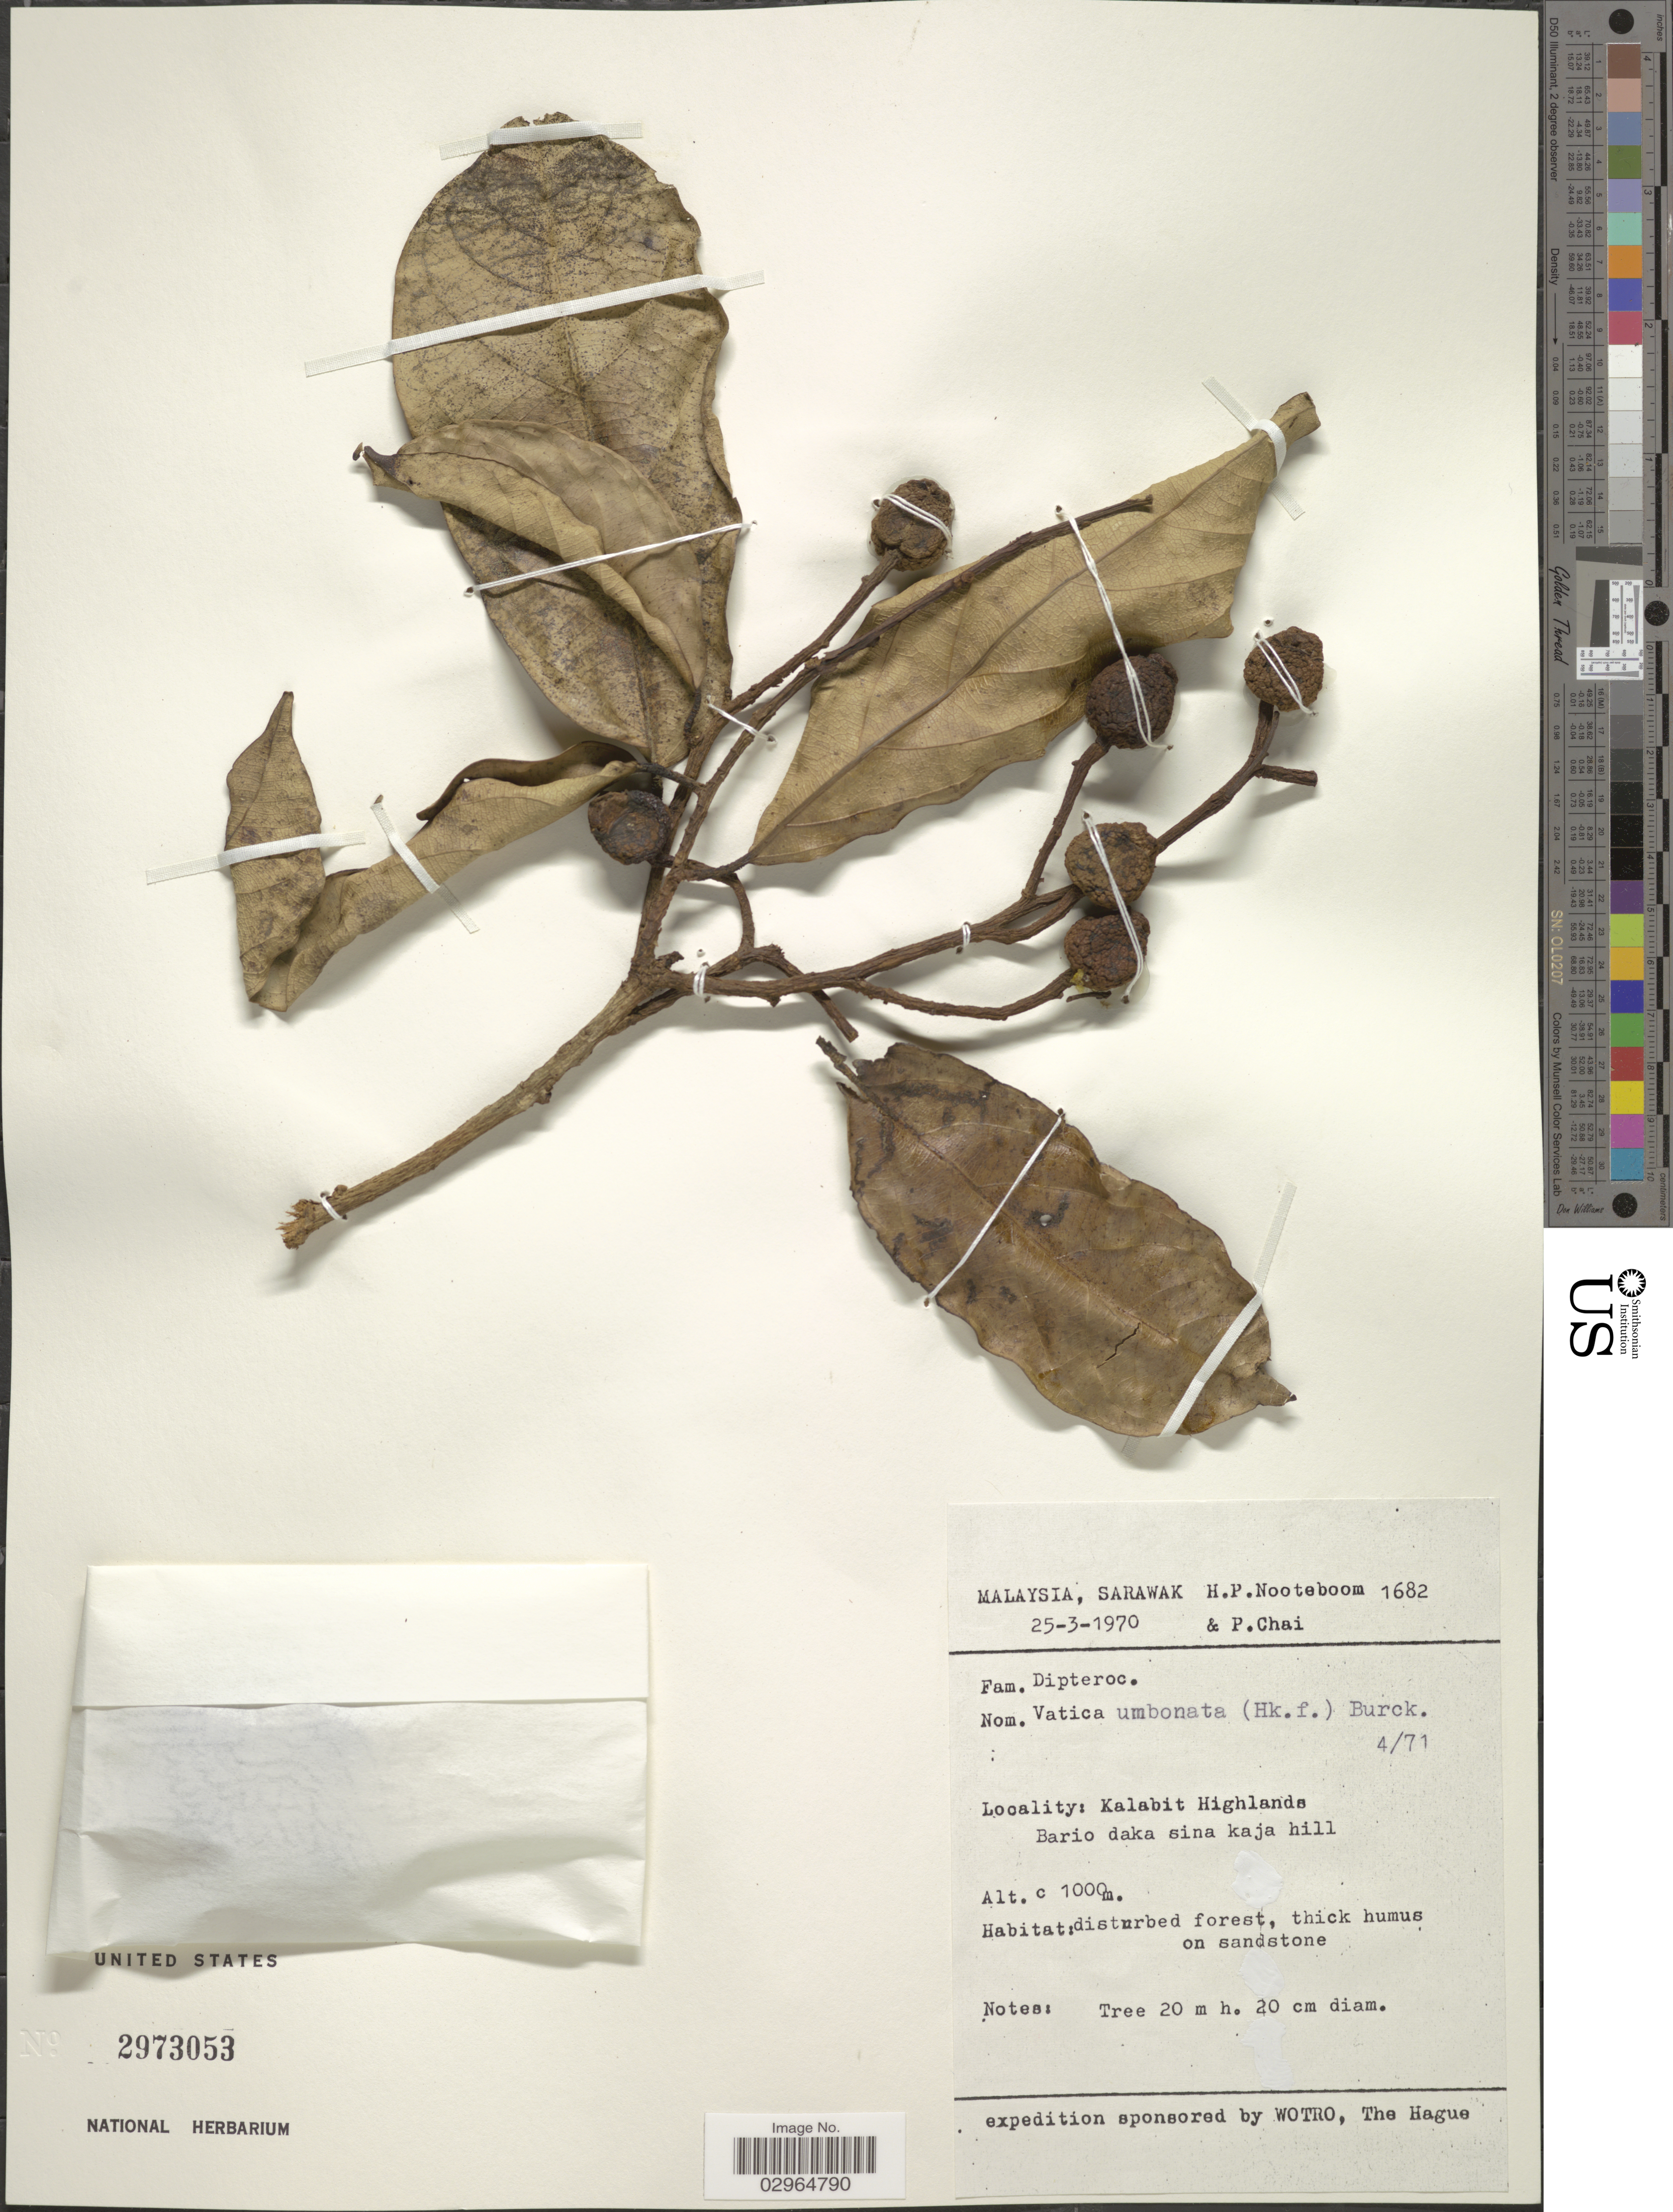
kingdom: Plantae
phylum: Tracheophyta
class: Magnoliopsida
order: Malvales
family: Dipterocarpaceae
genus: Vatica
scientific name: Vatica umbonata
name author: (Hook. f.) Burck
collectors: H. P. Nooteboom & P. Chai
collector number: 1682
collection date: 1970-03-25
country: Malaysia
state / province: Sarawak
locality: Kalabit Highlands. Bario daka sina kaja hill.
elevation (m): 1000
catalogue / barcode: US 2973053